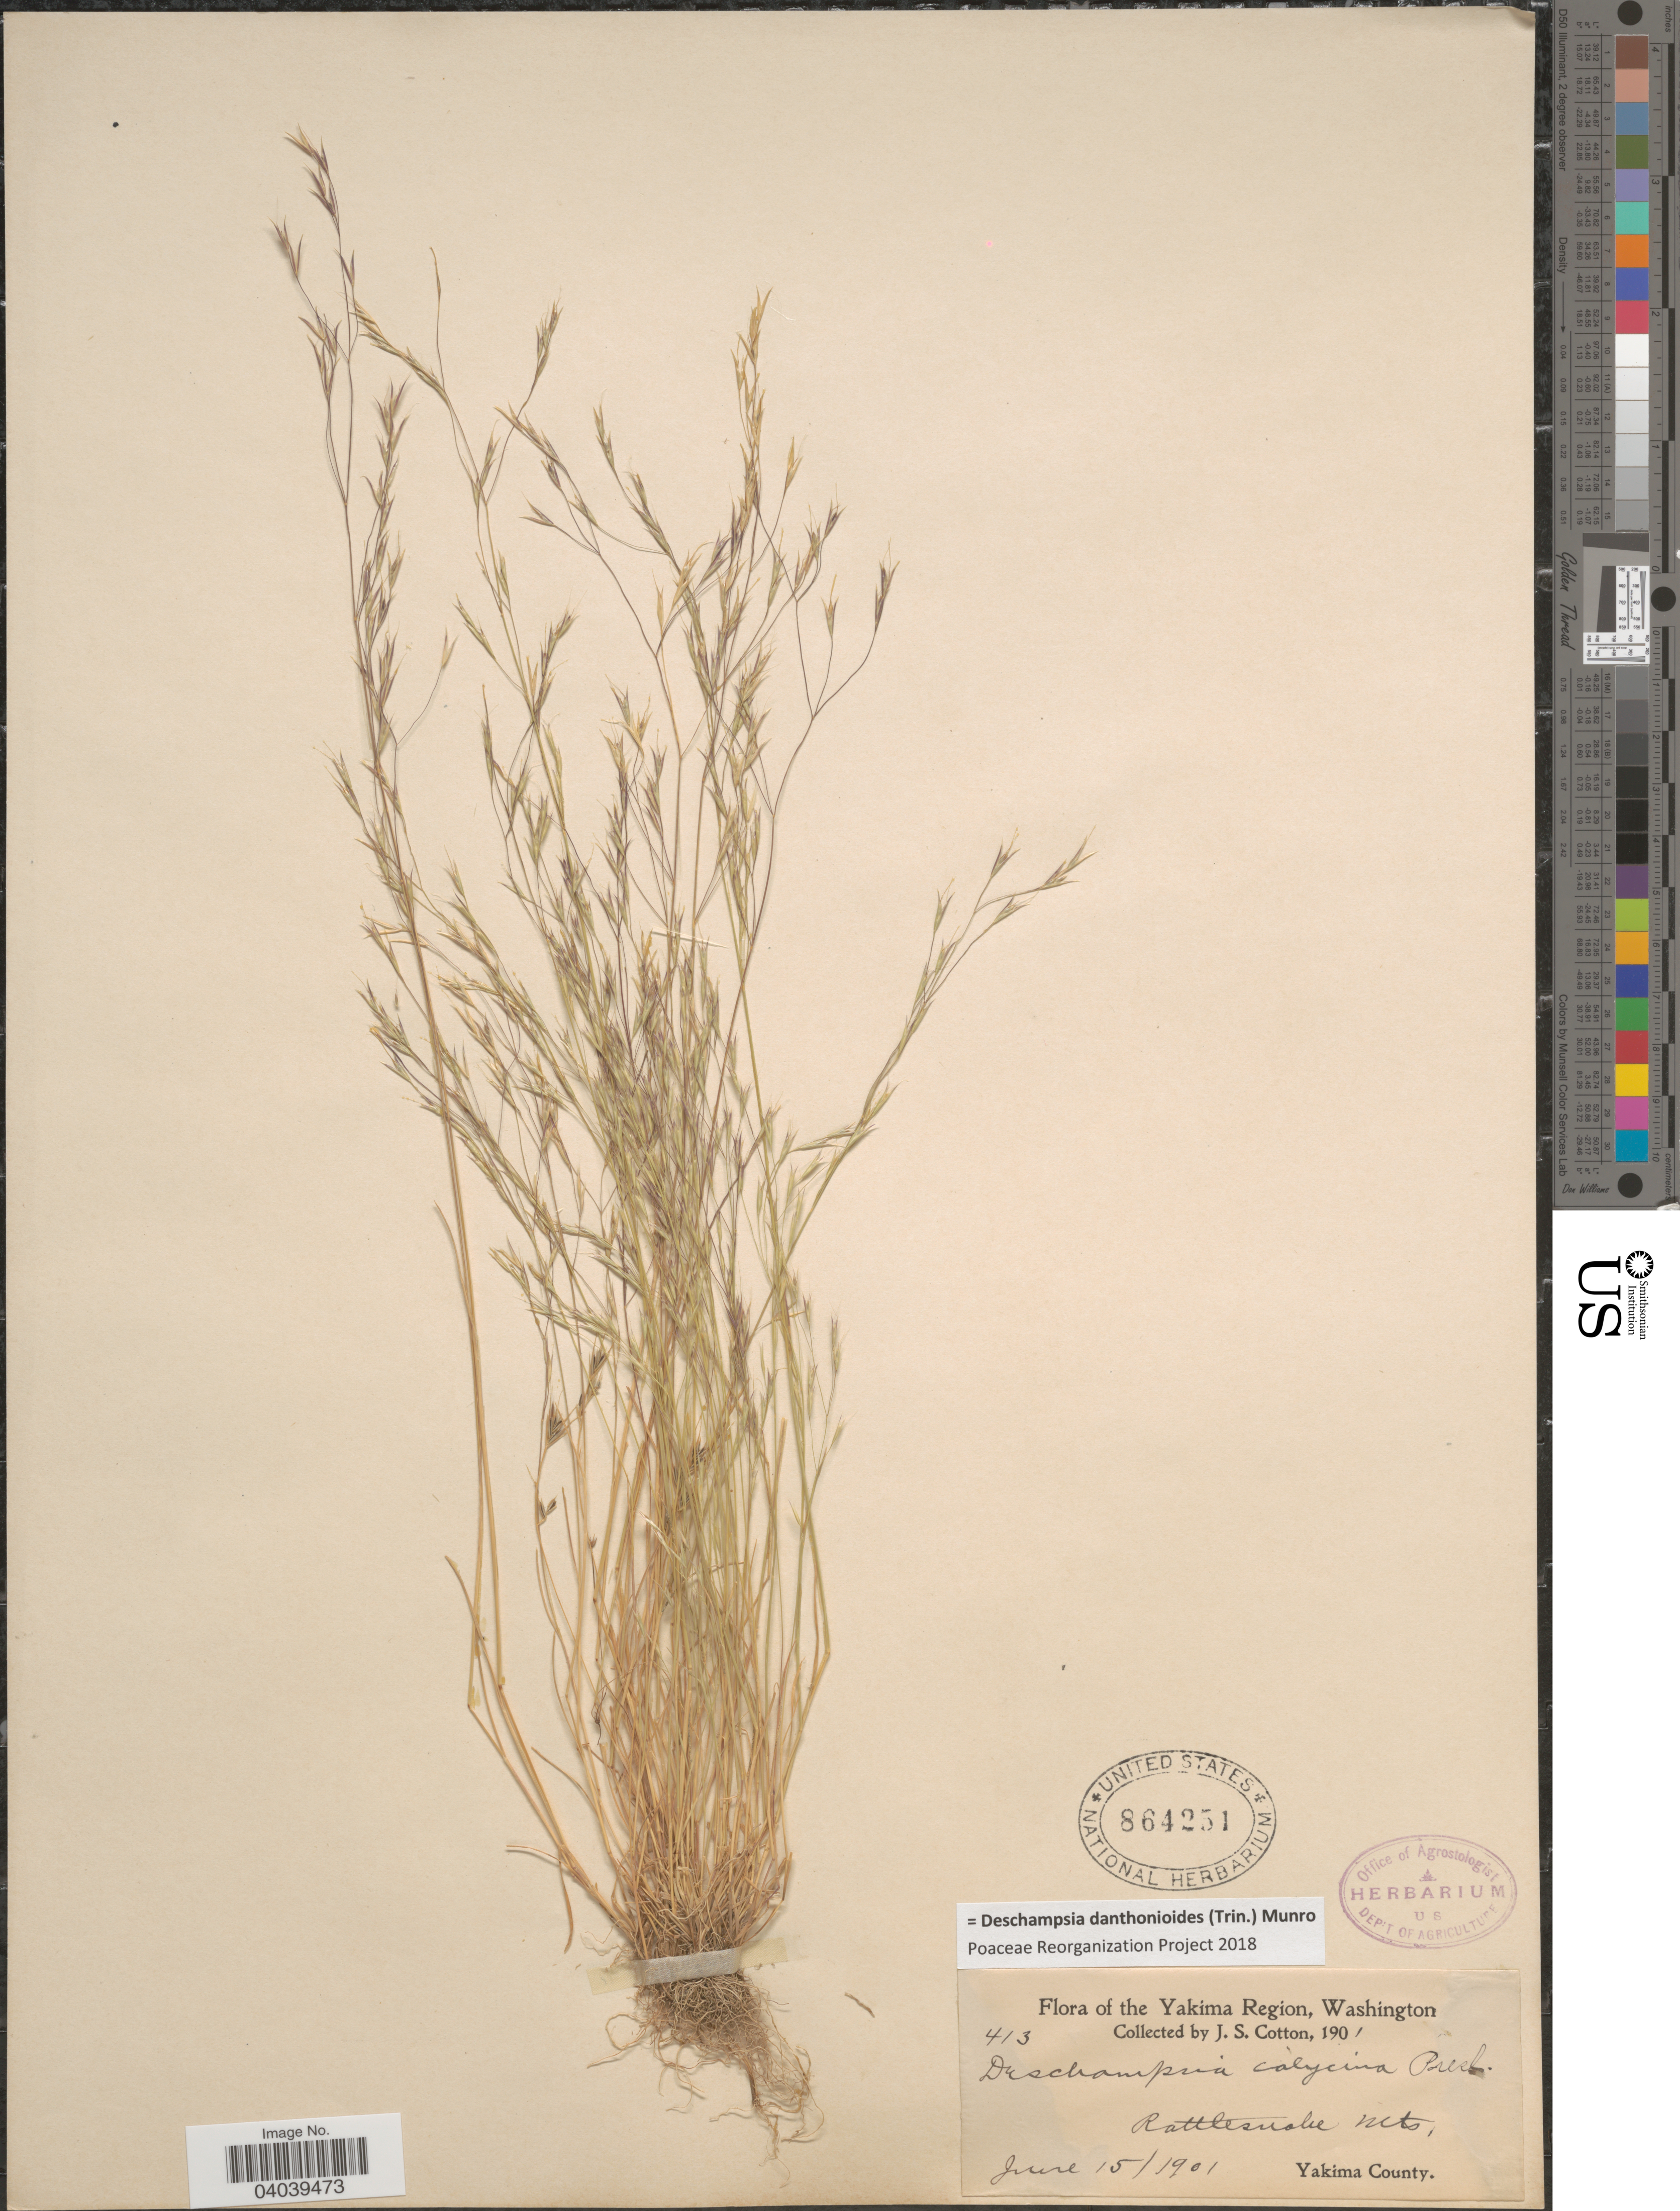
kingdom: Plantae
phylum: Tracheophyta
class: Liliopsida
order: Poales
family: Poaceae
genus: Deschampsia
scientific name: Deschampsia danthonioides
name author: (Trin.) Munro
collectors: J. S. Cotton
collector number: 413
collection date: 1901-06-15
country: United States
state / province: Washington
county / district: Yakima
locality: Yakima Region. Rattlesnake Mts. Yakima County.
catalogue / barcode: US 864251